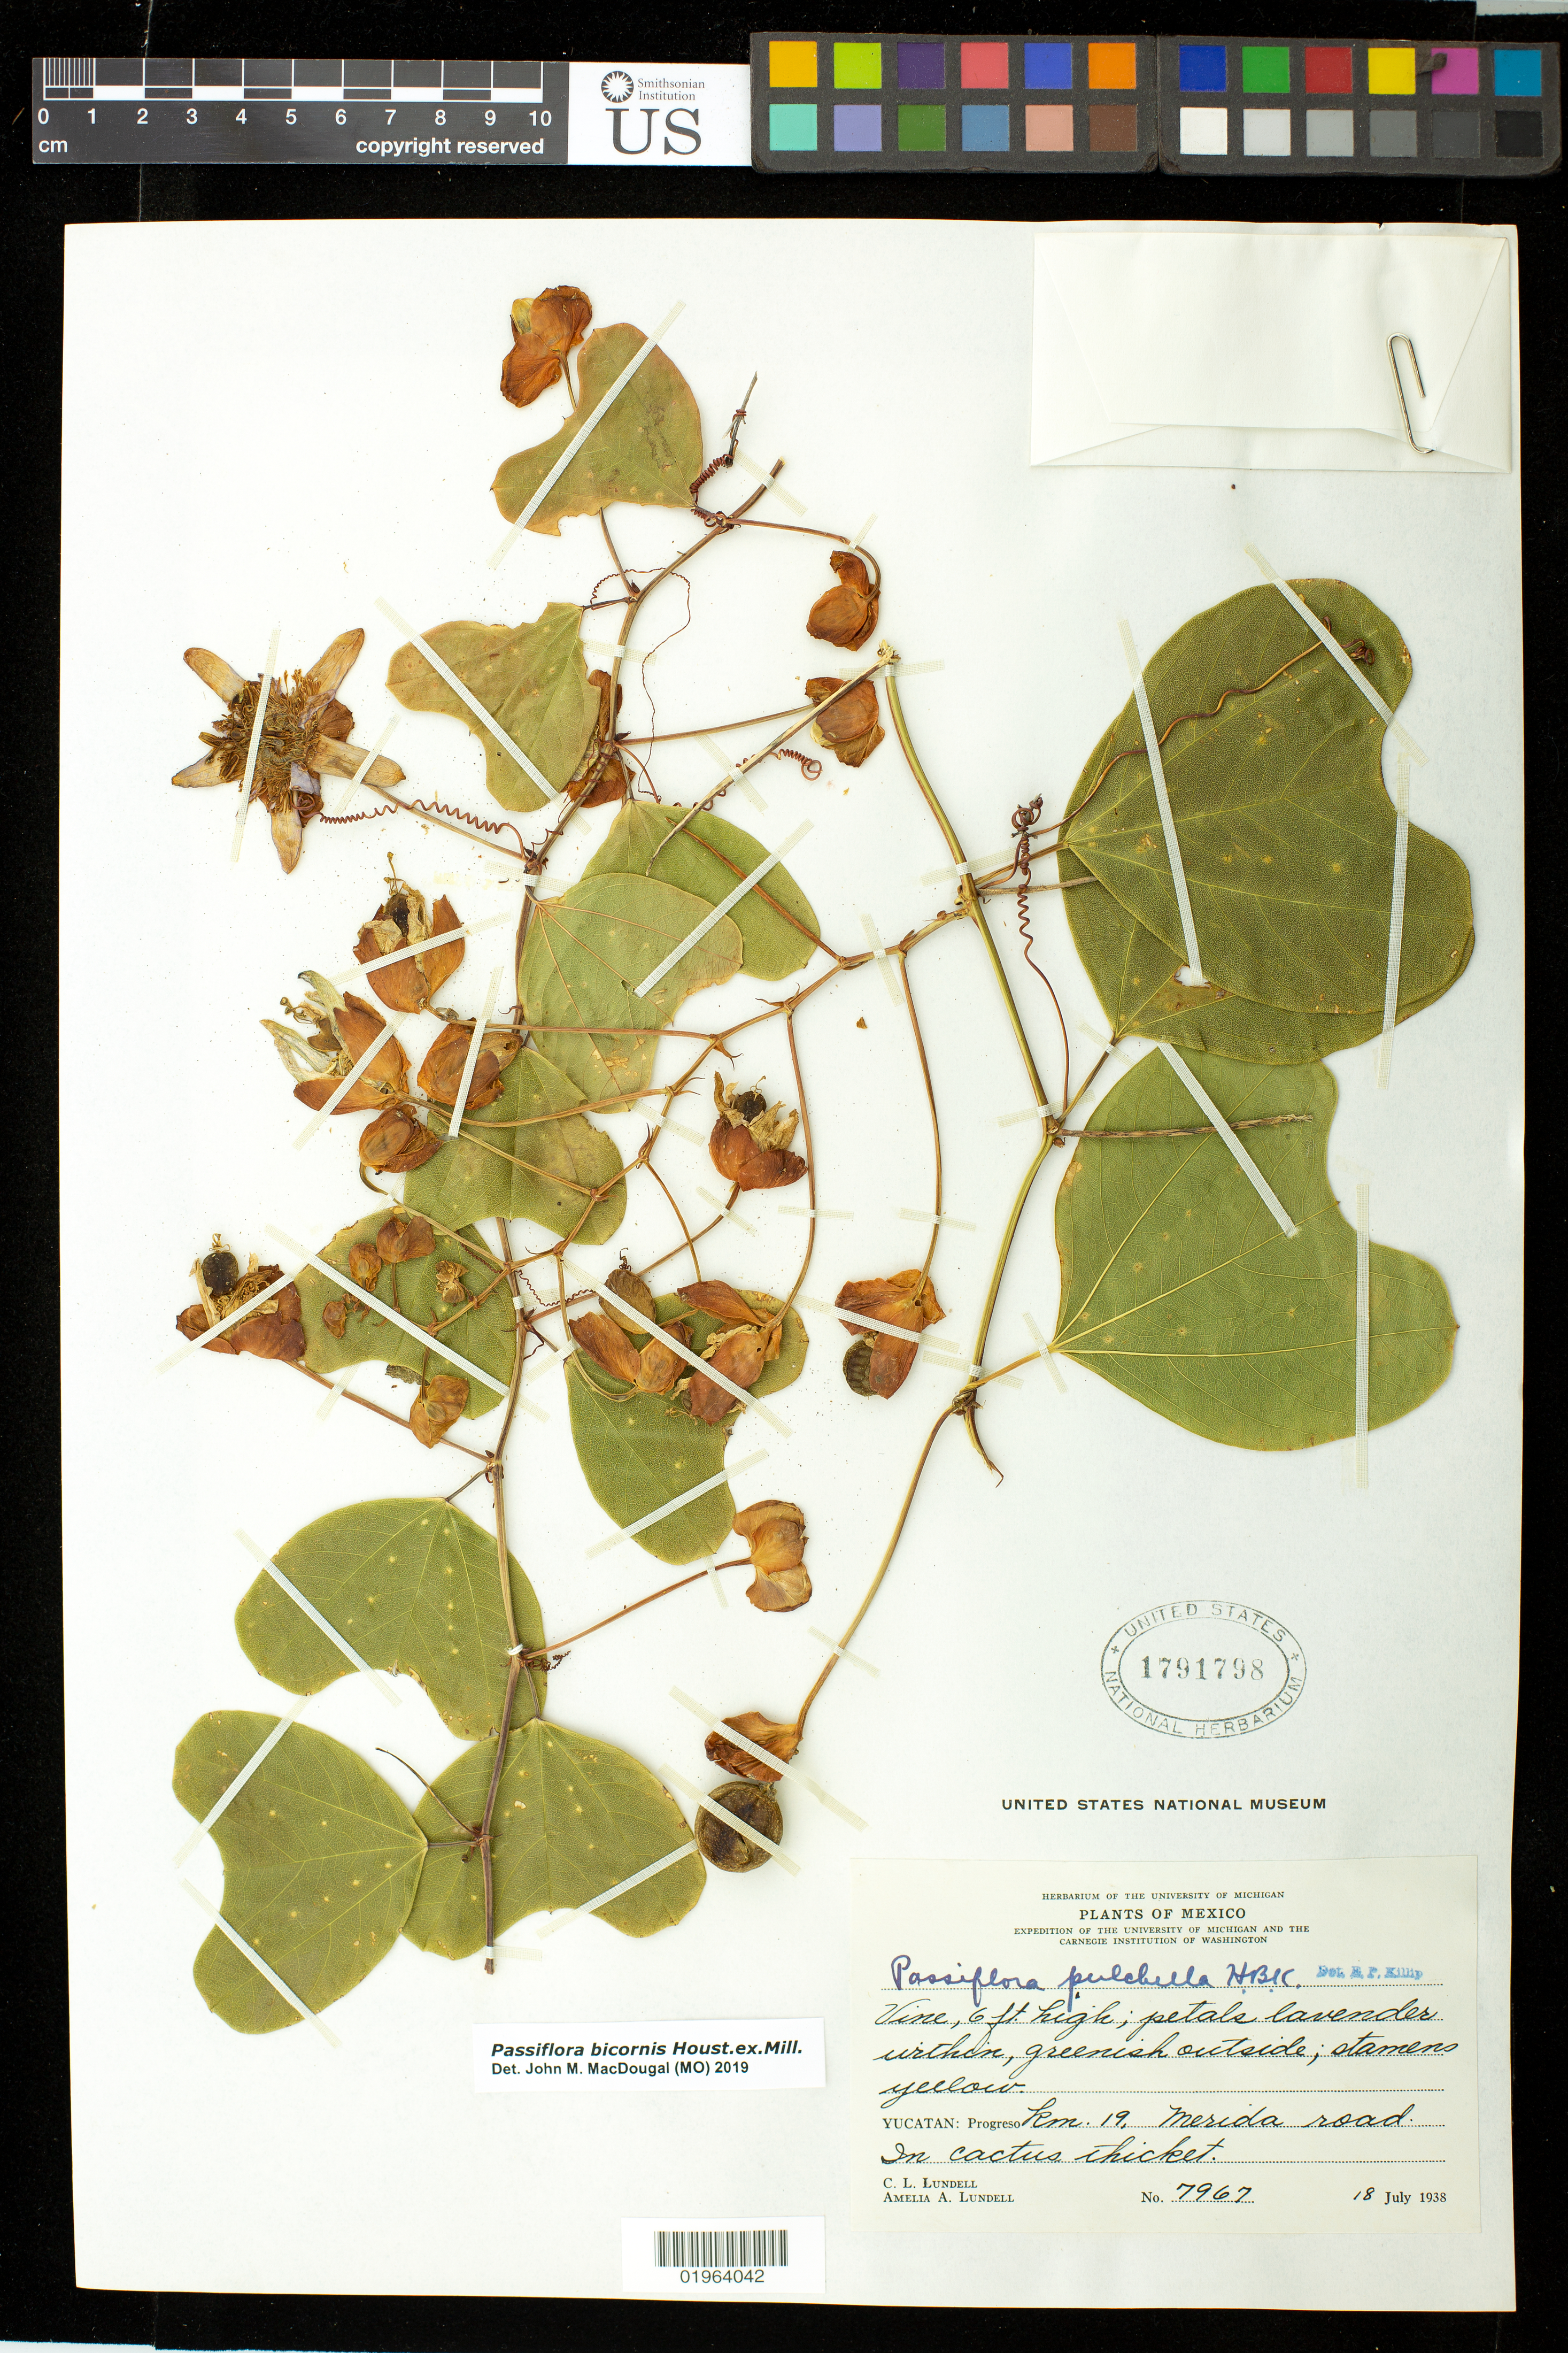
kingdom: Plantae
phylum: Tracheophyta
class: Magnoliopsida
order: Malpighiales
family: Passifloraceae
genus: Passiflora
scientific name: Passiflora bicornis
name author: Houst. ex Mill.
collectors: C. L. Lundell & A. A. Lundell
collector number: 7967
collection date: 1938-07-18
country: Mexico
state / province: Yucatán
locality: Progreso, km. 19 Merida road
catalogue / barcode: US 1791798